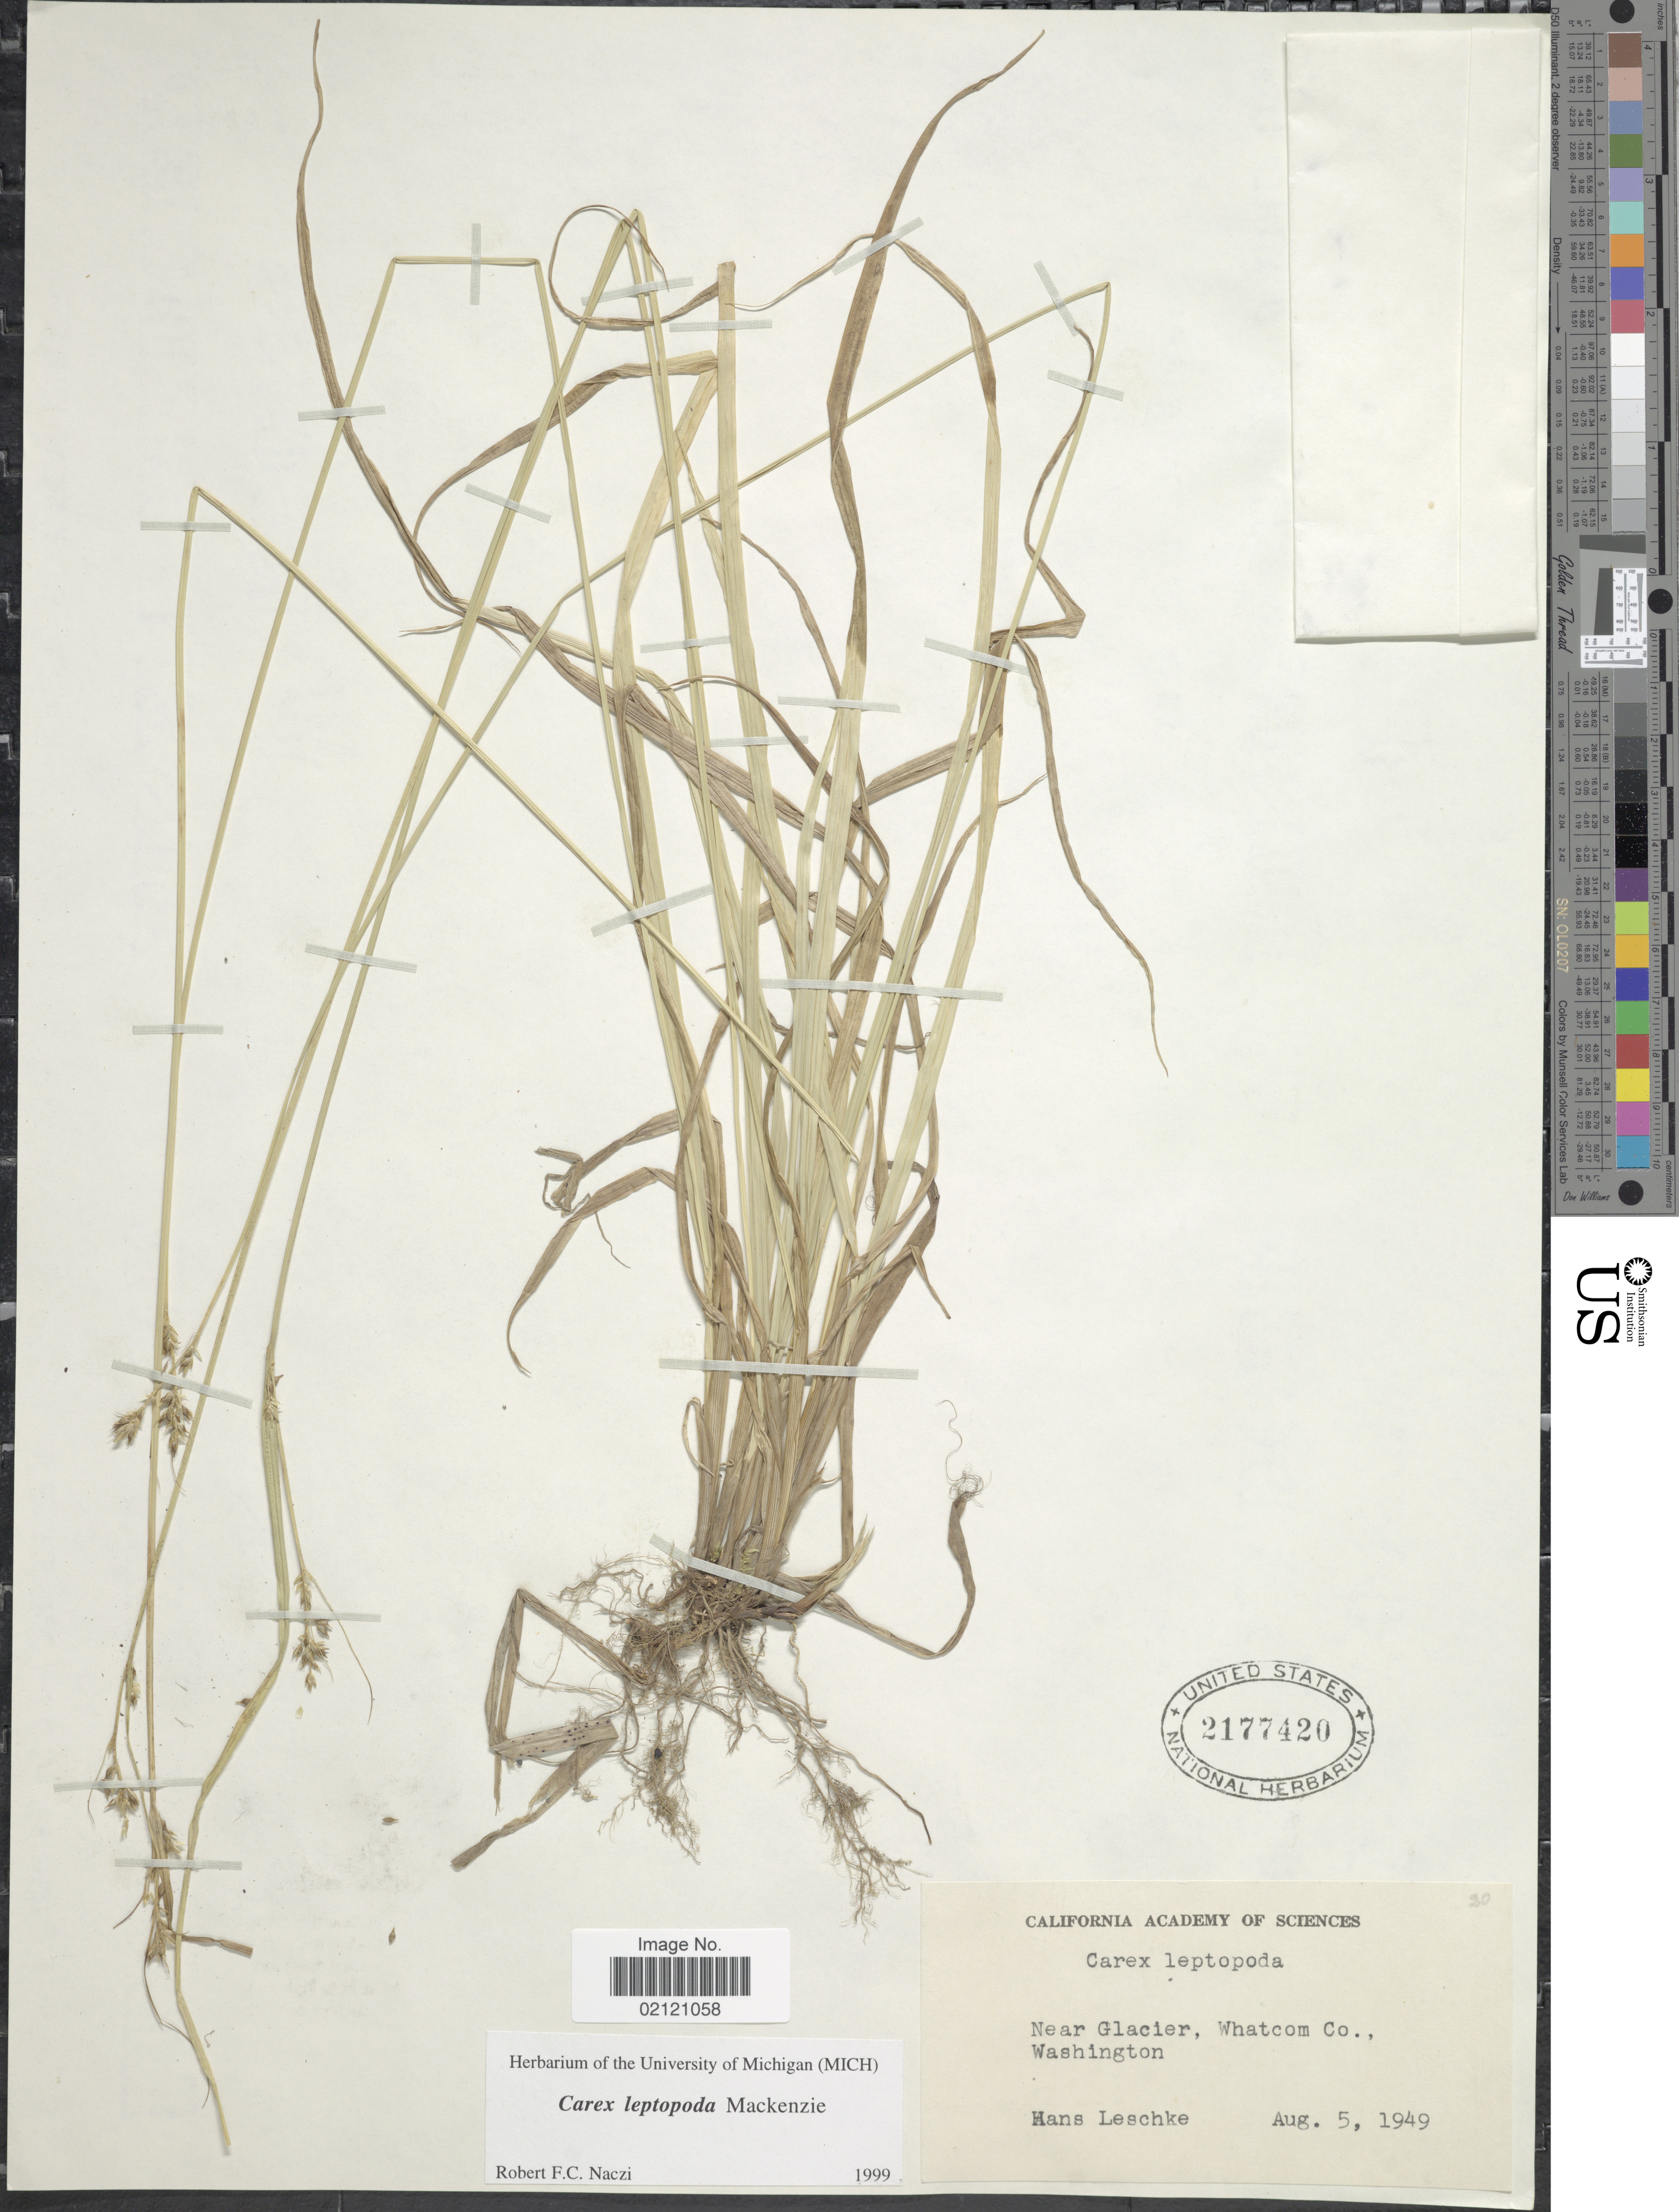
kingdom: Plantae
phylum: Tracheophyta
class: Liliopsida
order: Poales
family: Cyperaceae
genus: Carex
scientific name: Carex leptopoda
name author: Mack.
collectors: H. Leschke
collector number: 20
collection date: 1949-08-05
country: United States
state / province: Washington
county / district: Whatcom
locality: Near Glacier, Whatcom Co.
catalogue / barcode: US 2177420